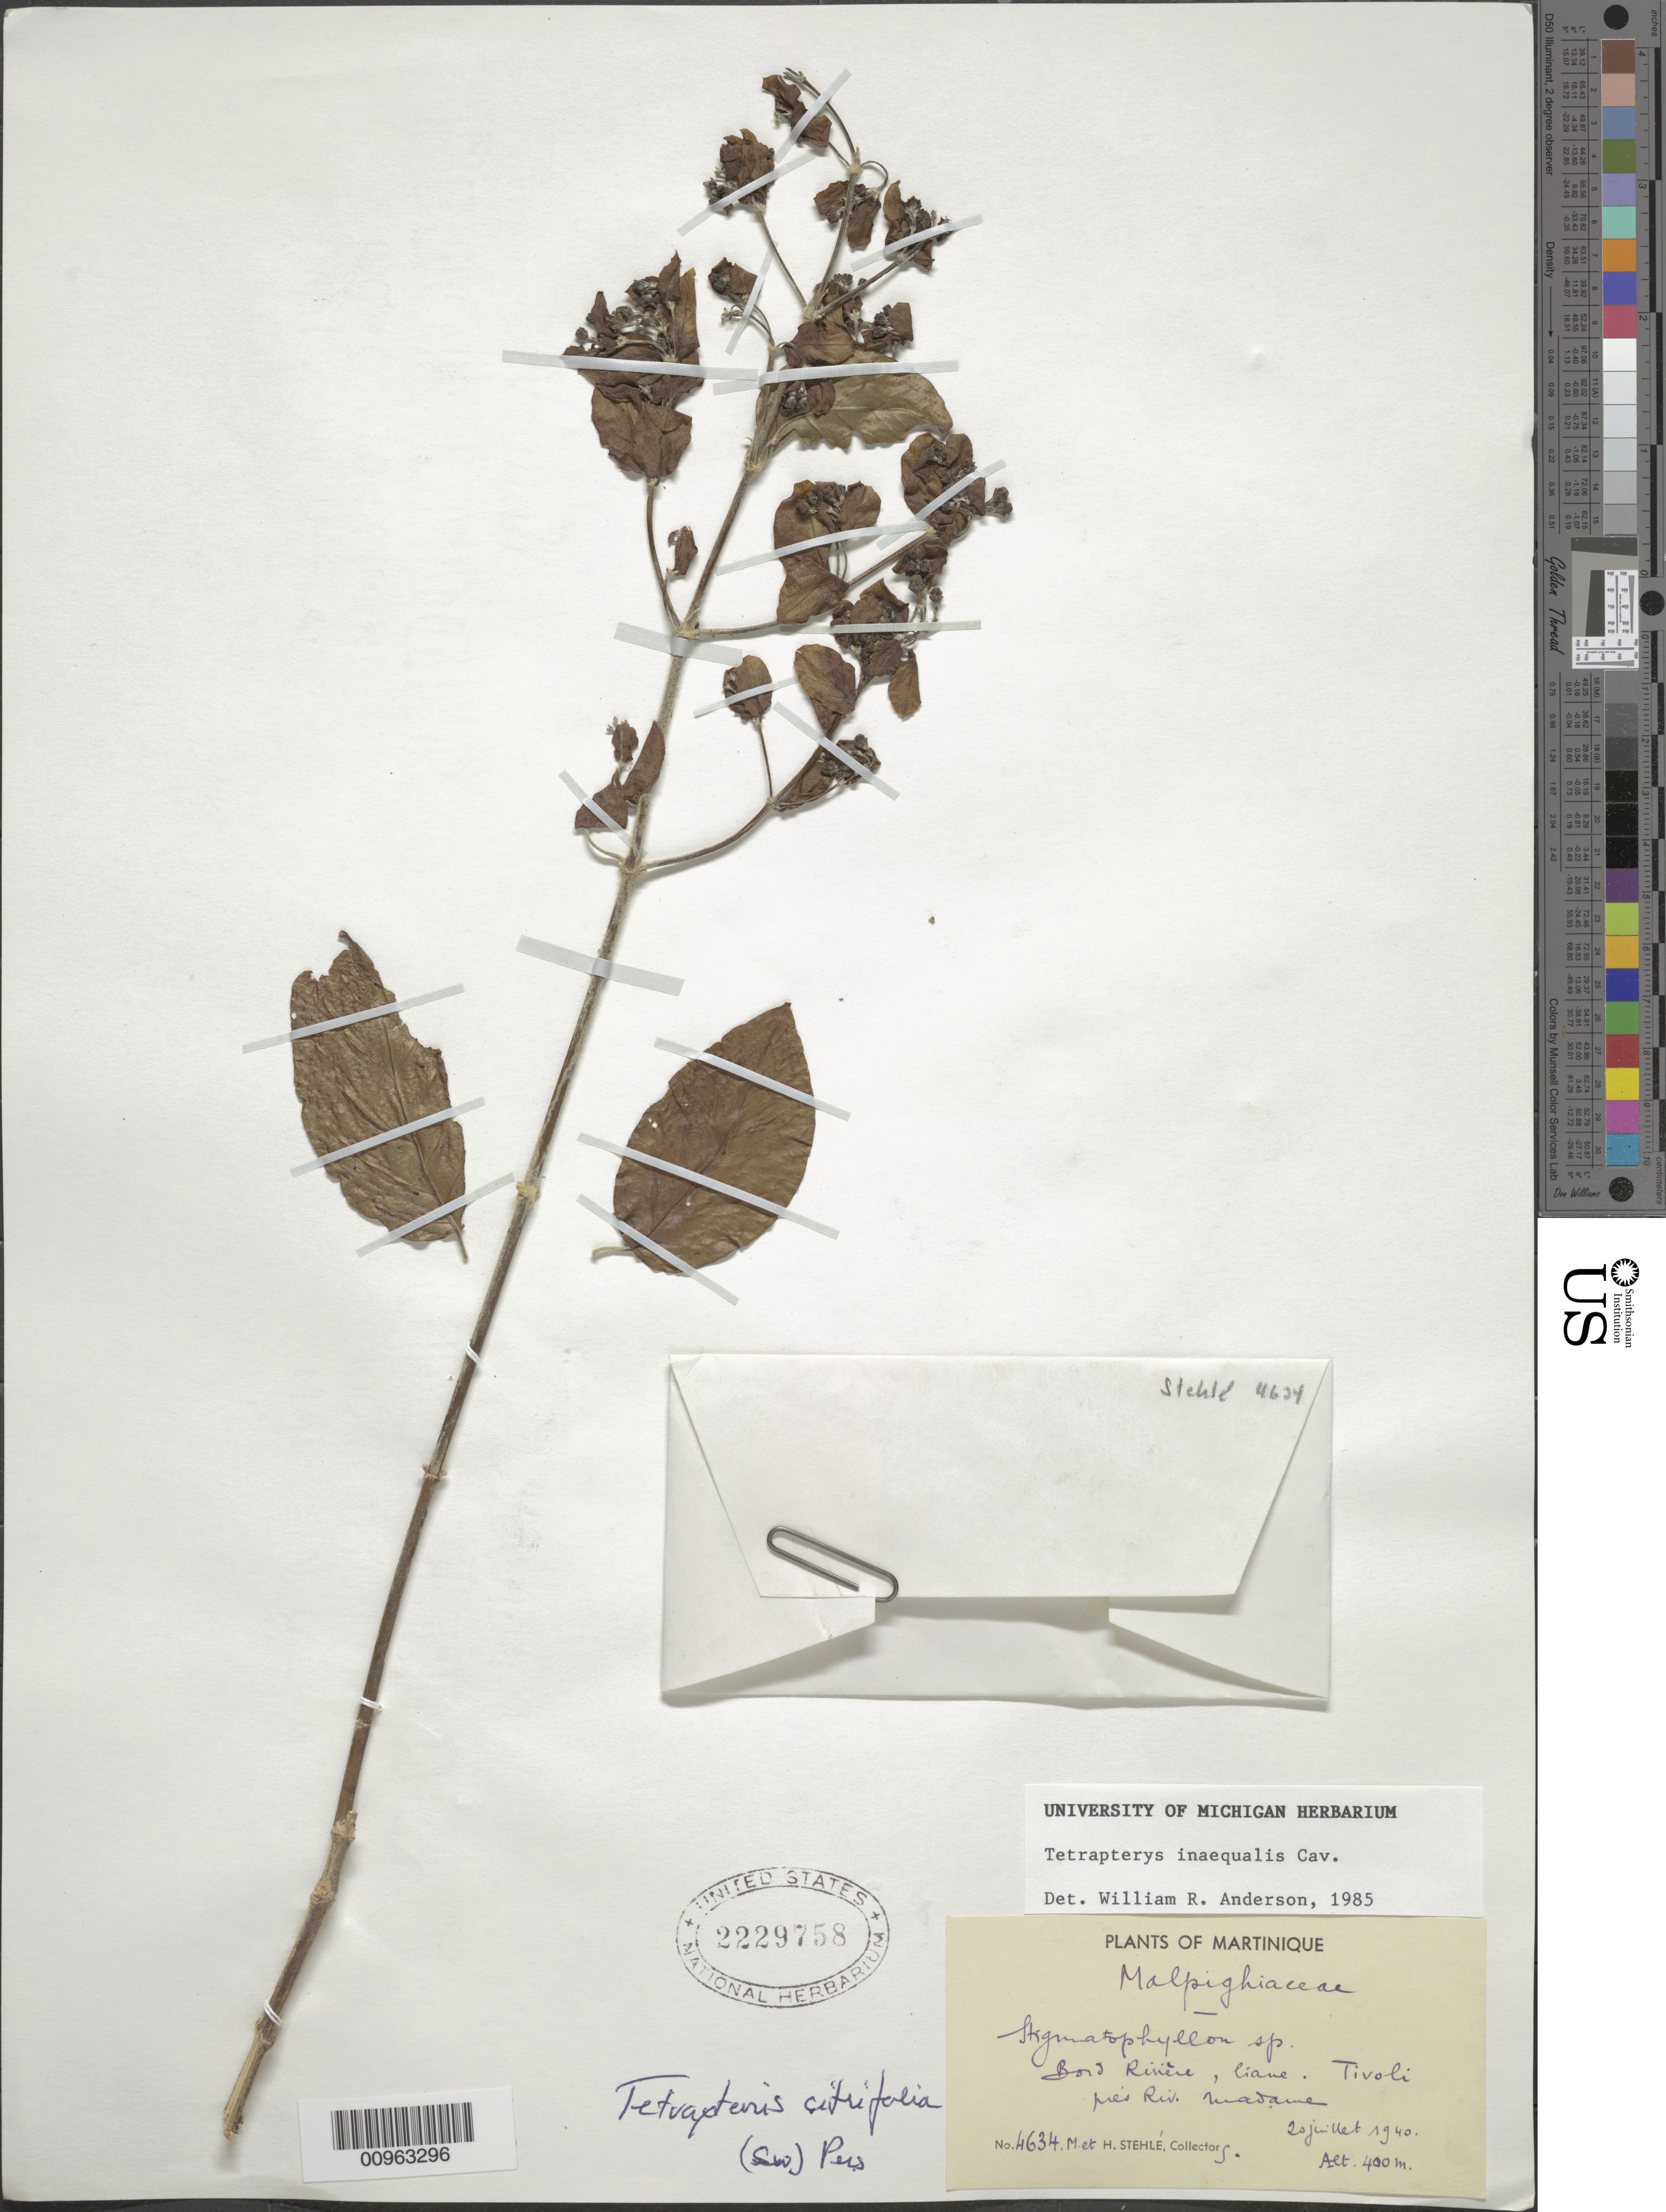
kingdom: Plantae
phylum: Tracheophyta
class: Magnoliopsida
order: Malpighiales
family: Malpighiaceae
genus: Tetrapterys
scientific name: Tetrapterys inaequalis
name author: Cav.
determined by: Anderson, W. R., (MICH), University of Michigan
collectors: H. Stehlé & M. Stehlé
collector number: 4634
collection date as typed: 20 Jul 1940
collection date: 1940-07-20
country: Martinique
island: Martinique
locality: Tivoli, prés Riv. Madame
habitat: Bois rivière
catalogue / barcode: US 2229758